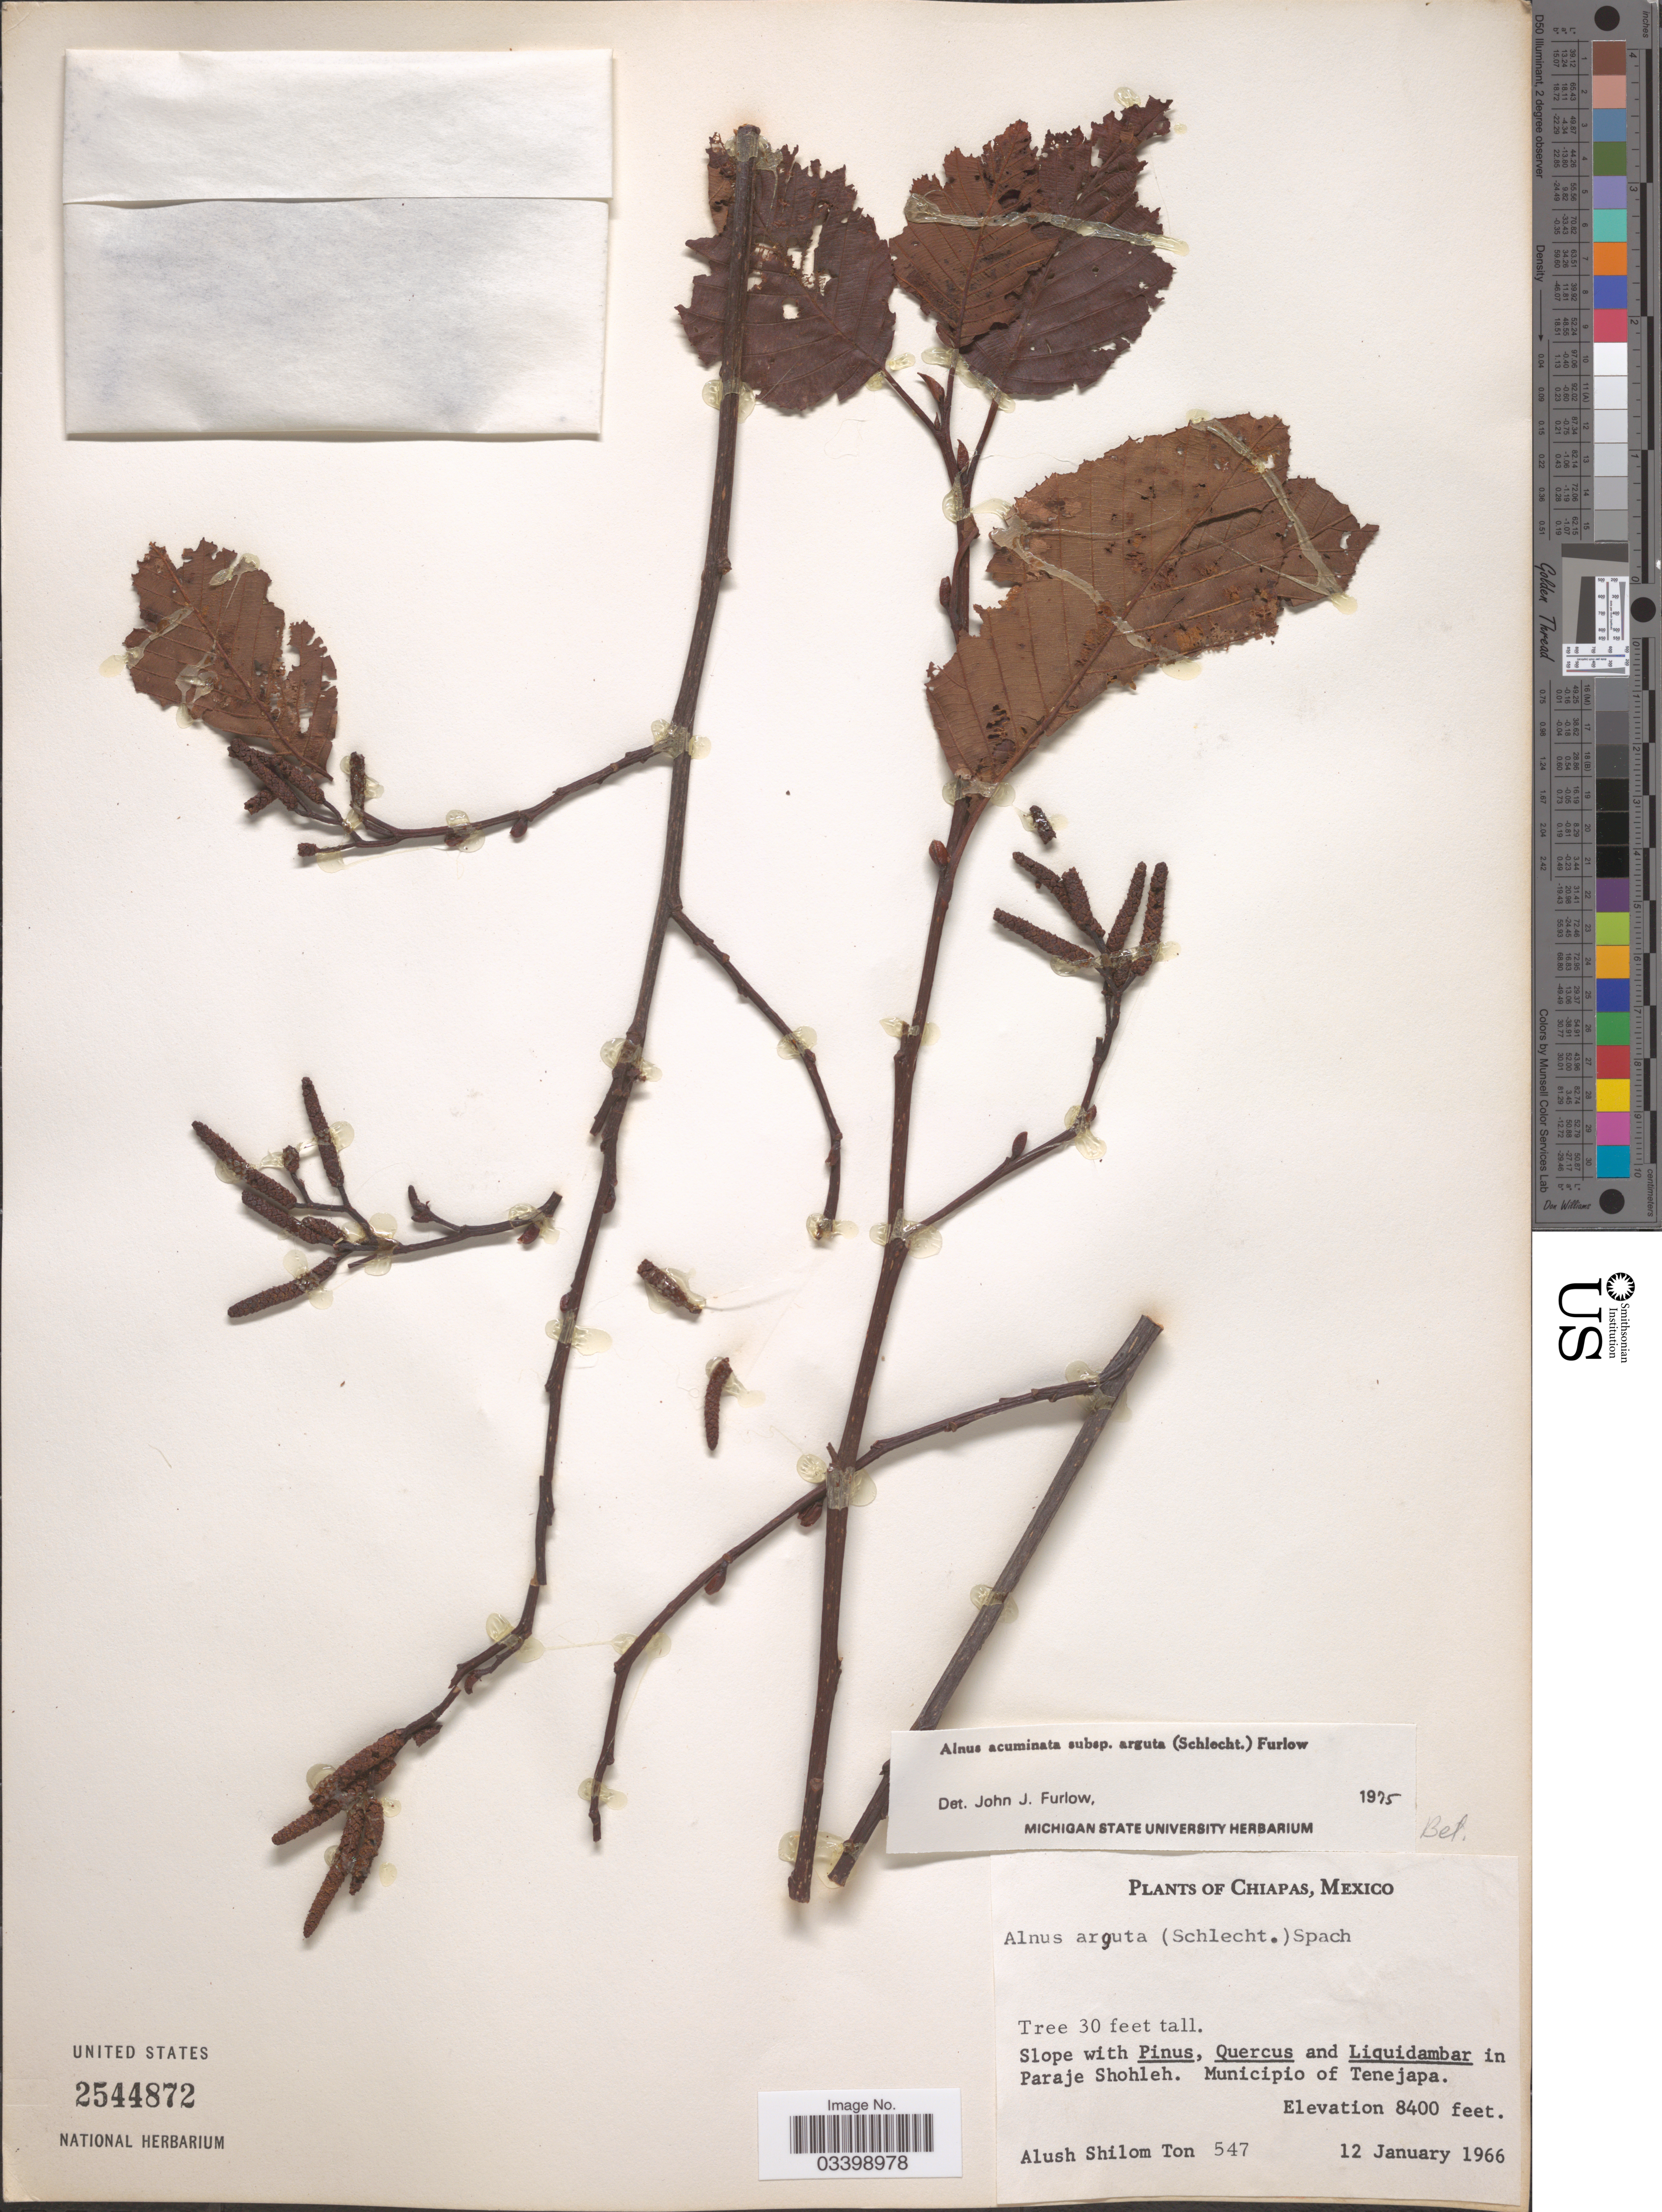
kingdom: Plantae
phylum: Tracheophyta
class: Magnoliopsida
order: Fagales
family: Betulaceae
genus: Alnus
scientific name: Alnus acuminata subsp. arguta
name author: (Schltdl.) Furlow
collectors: A. S. Ton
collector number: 547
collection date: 1966-01-12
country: Mexico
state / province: Chiapas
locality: Slope in Paraje Shohleh. Municipio of Tenejapa.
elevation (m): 2560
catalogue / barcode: US 2544872